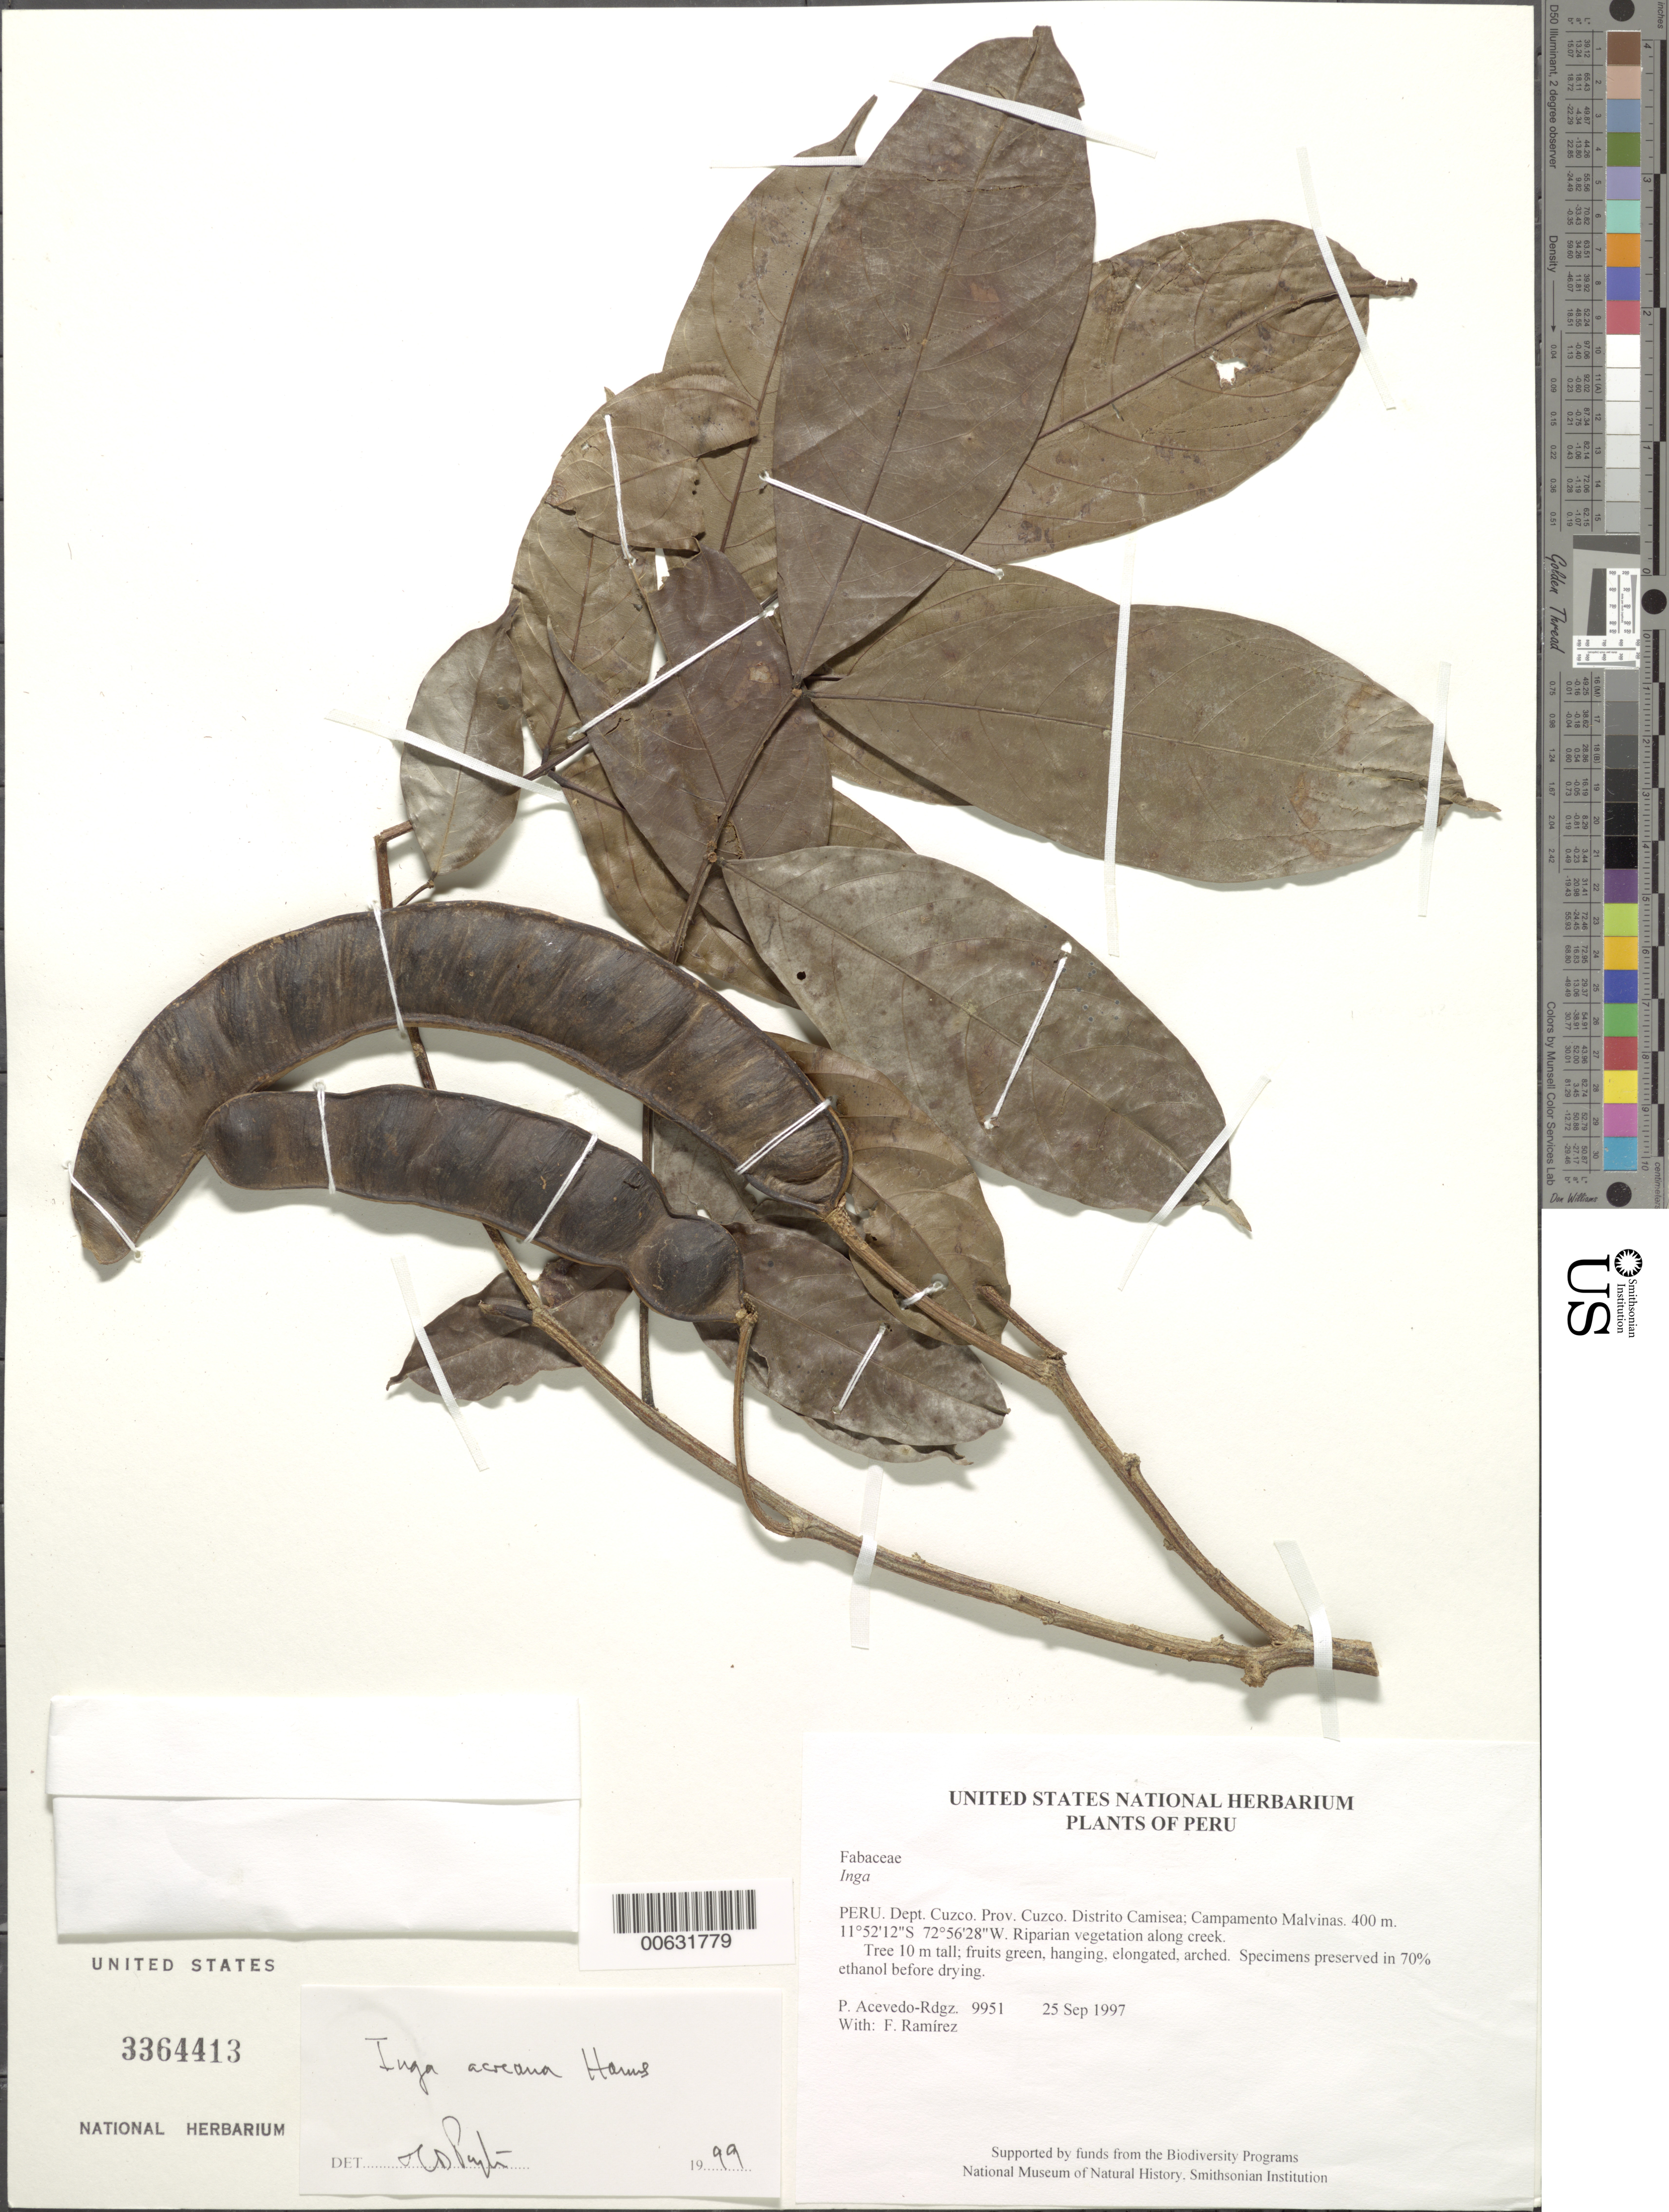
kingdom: Plantae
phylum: Tracheophyta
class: Magnoliopsida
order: Fabales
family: Fabaceae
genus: Inga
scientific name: Inga acreana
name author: Harms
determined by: Pennington, T. D., (K)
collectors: P. Acevedo-Rodr. & F. Ramirez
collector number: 9951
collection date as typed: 25 Sep 1997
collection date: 1997-09-25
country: Peru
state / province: Cusco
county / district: Cusco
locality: Distrito Camisea; Campamento Malvinas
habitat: Riparian vegetation along creek.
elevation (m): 400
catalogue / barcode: US 3364413